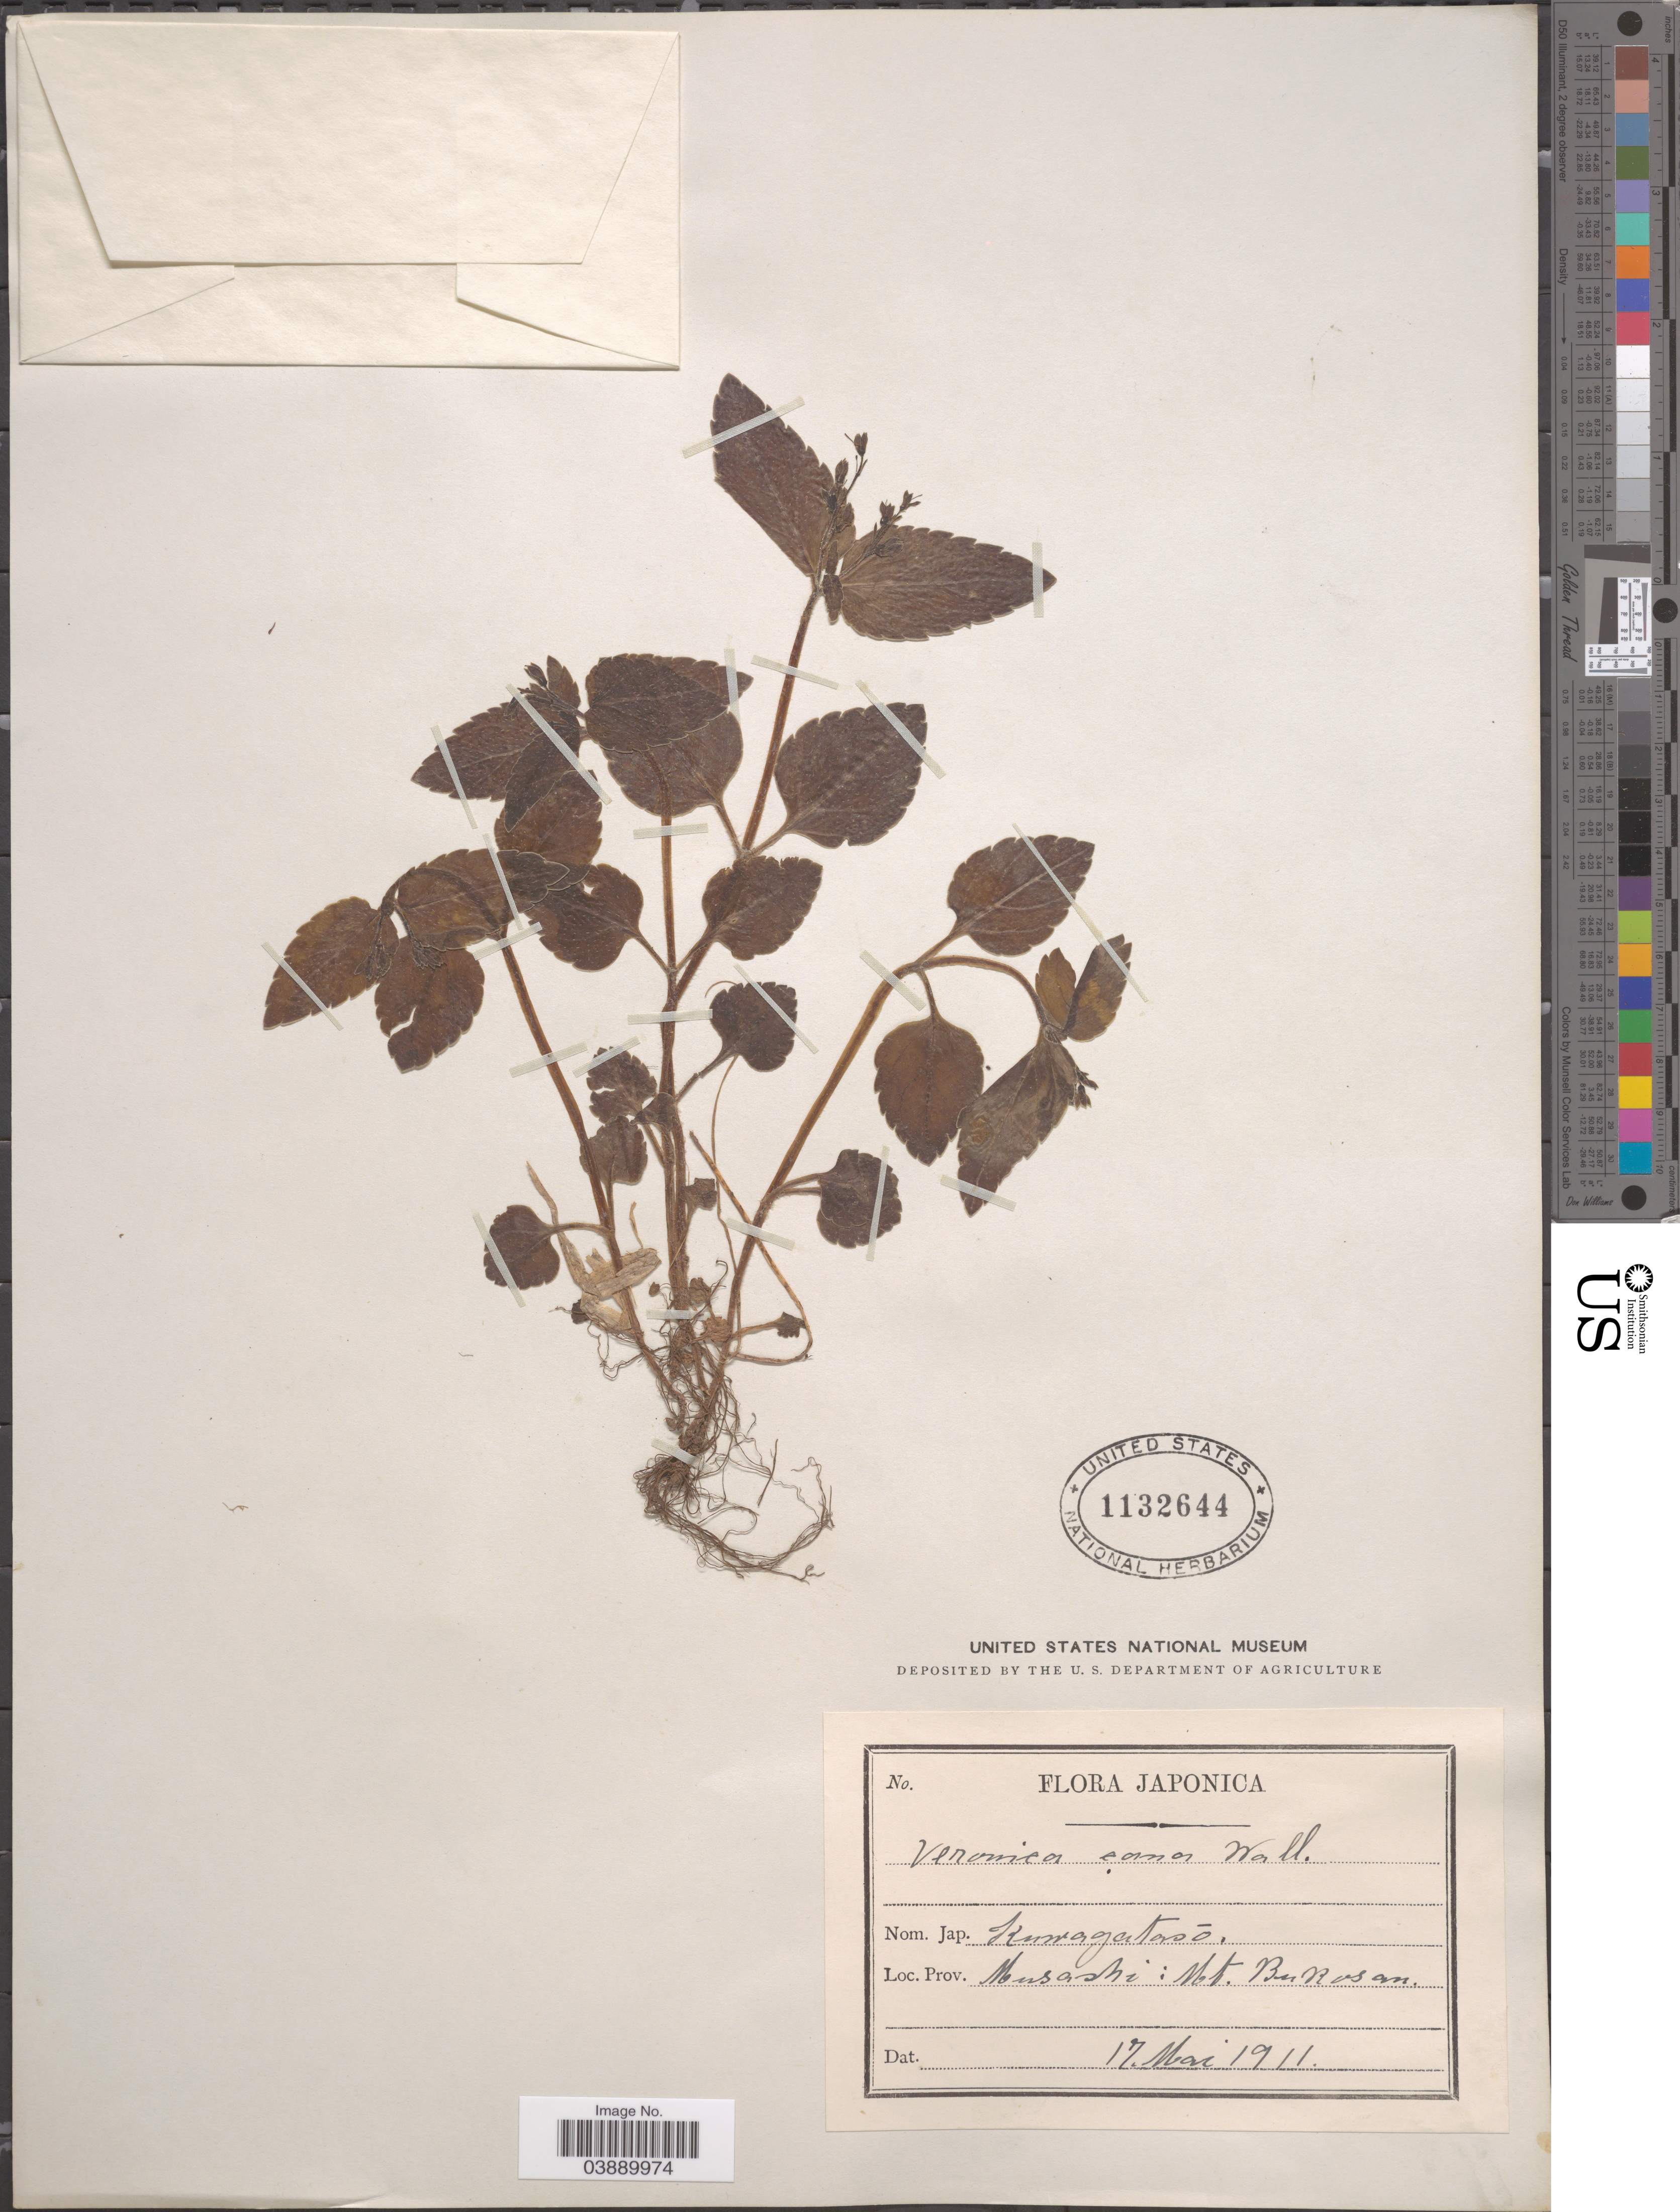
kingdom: Plantae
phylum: Tracheophyta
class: Magnoliopsida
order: Lamiales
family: Plantaginaceae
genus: Veronica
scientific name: Veronica cana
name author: Wall.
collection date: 1911-05-17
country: Japan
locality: Musashi: Mt. Bukosan.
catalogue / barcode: US 1132644